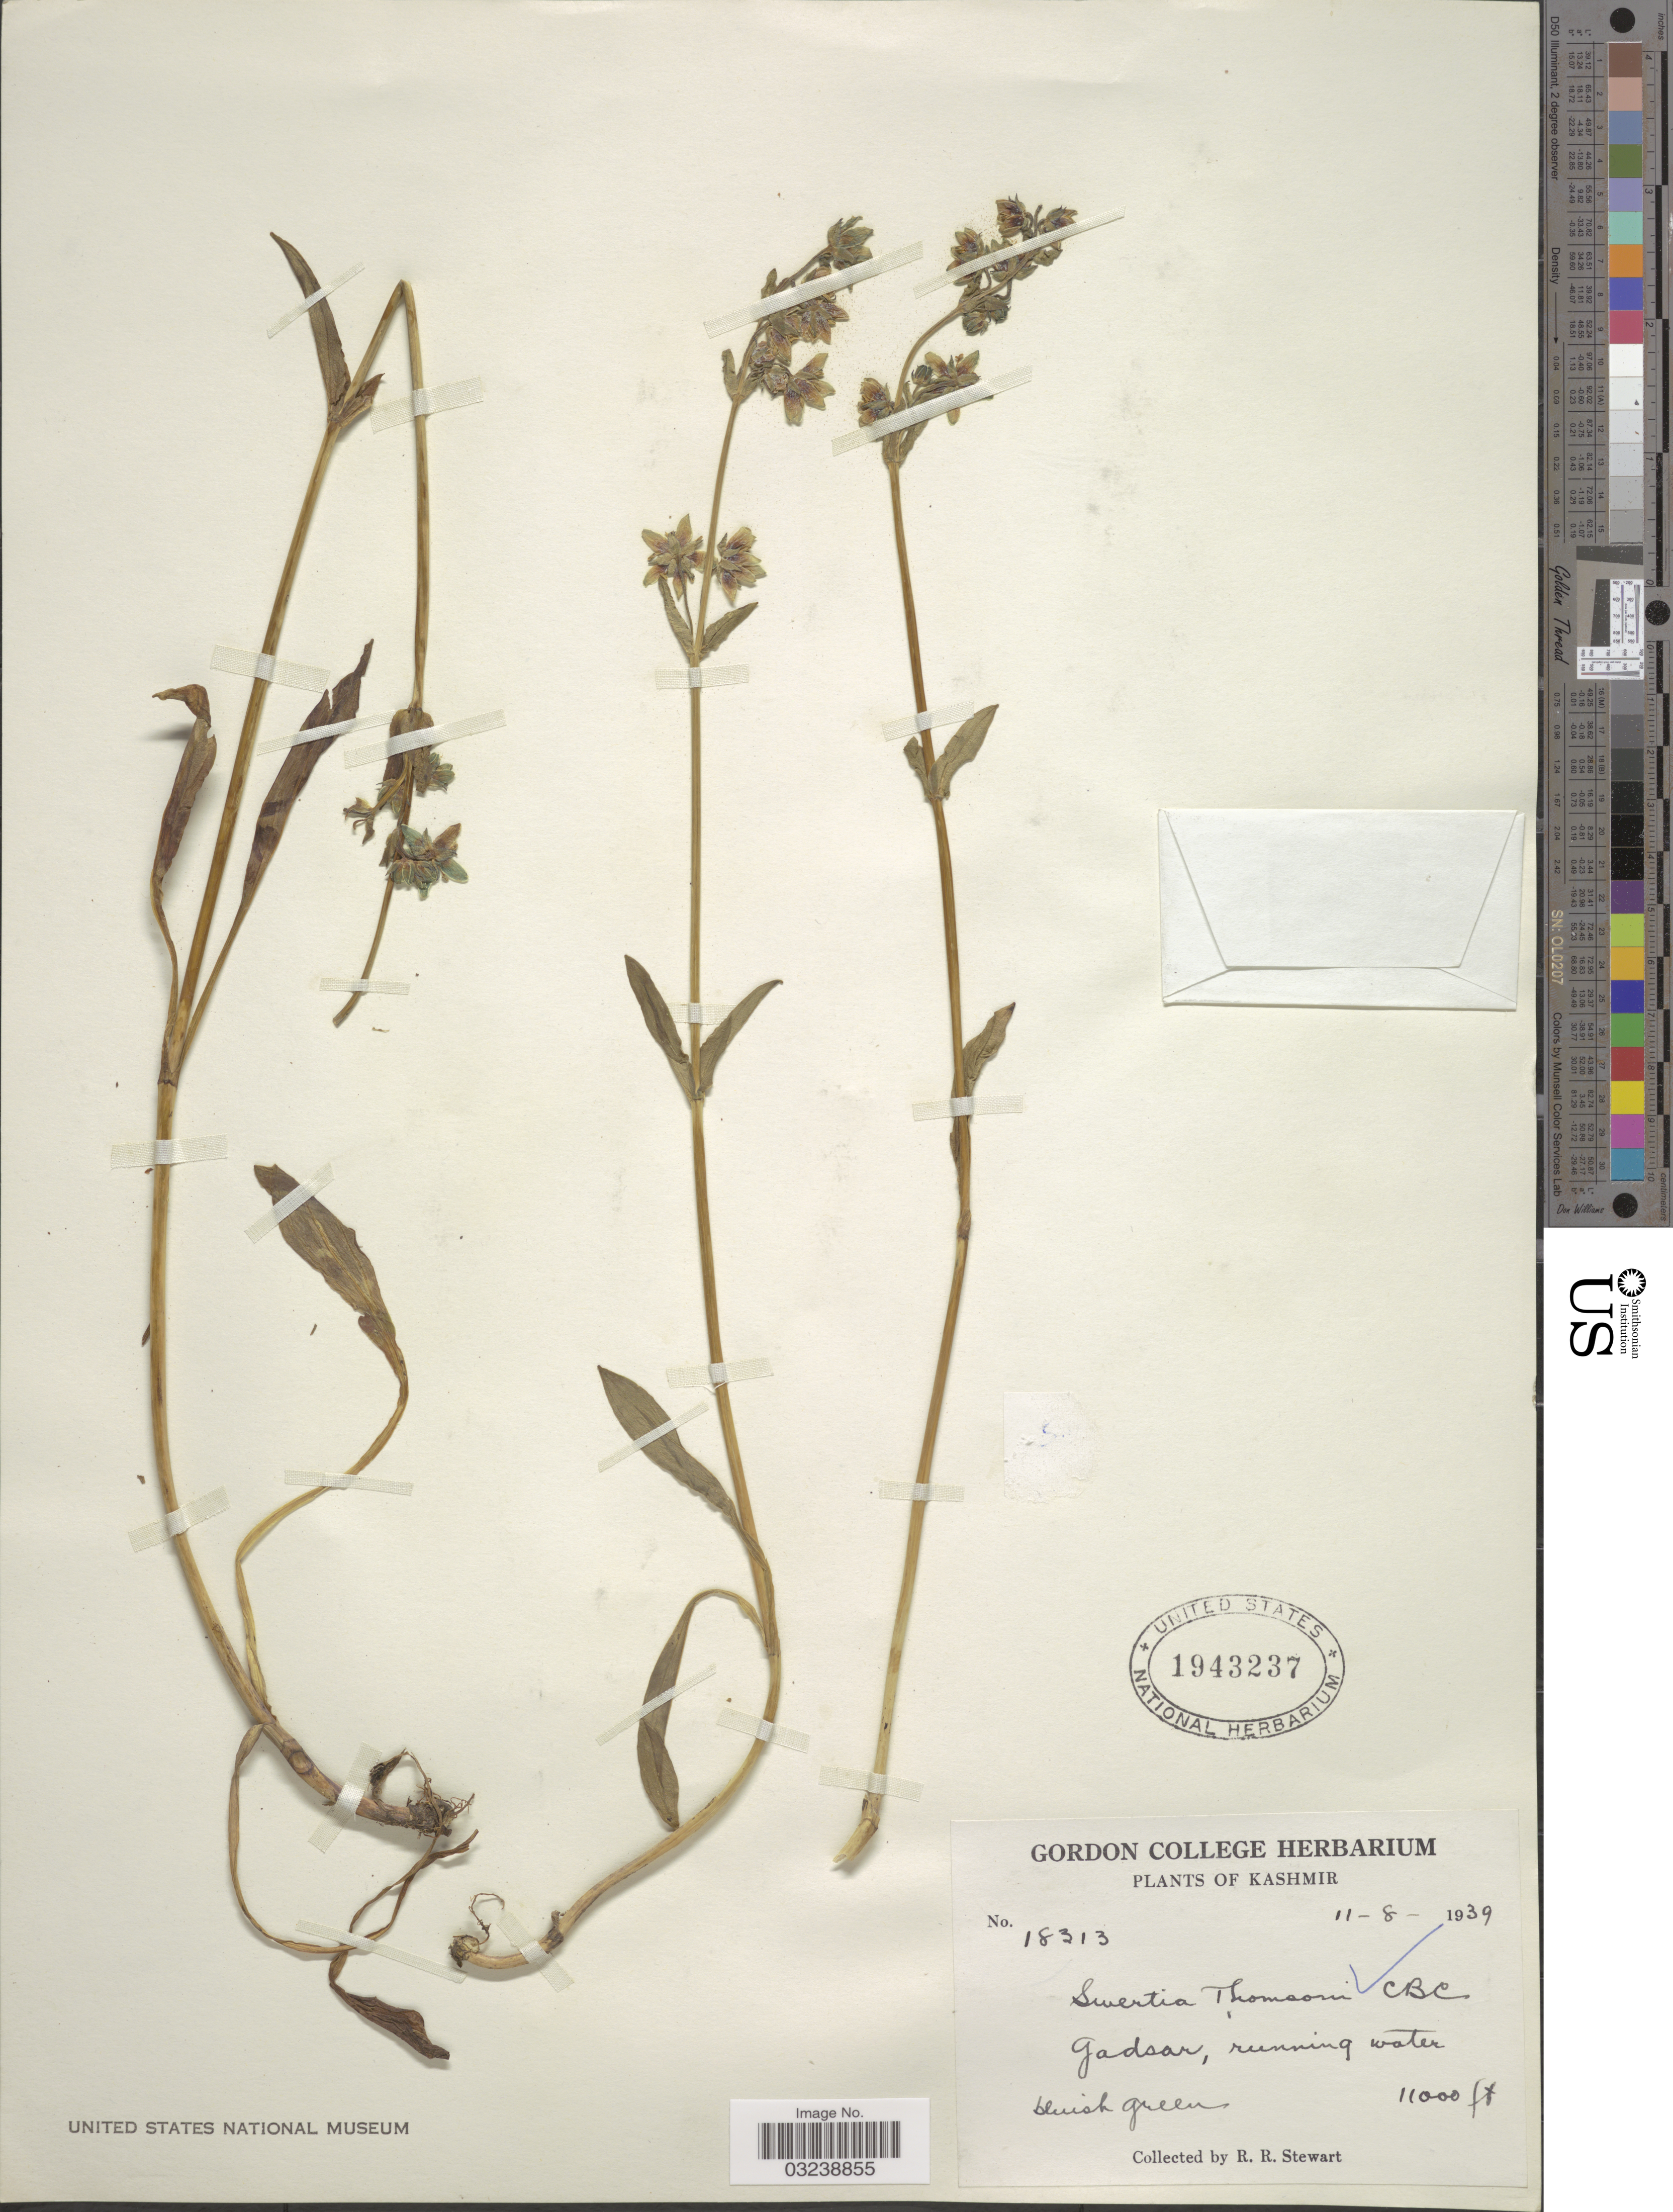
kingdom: Plantae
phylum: Tracheophyta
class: Magnoliopsida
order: Gentianales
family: Gentianaceae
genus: Swertia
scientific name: Swertia thomsonii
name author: C.B. Clarke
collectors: R. Stewart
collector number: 18313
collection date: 1939-08-11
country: India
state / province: Jammu and Kashmir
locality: Kashmir. Gadsar.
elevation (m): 3353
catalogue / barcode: US 1943237